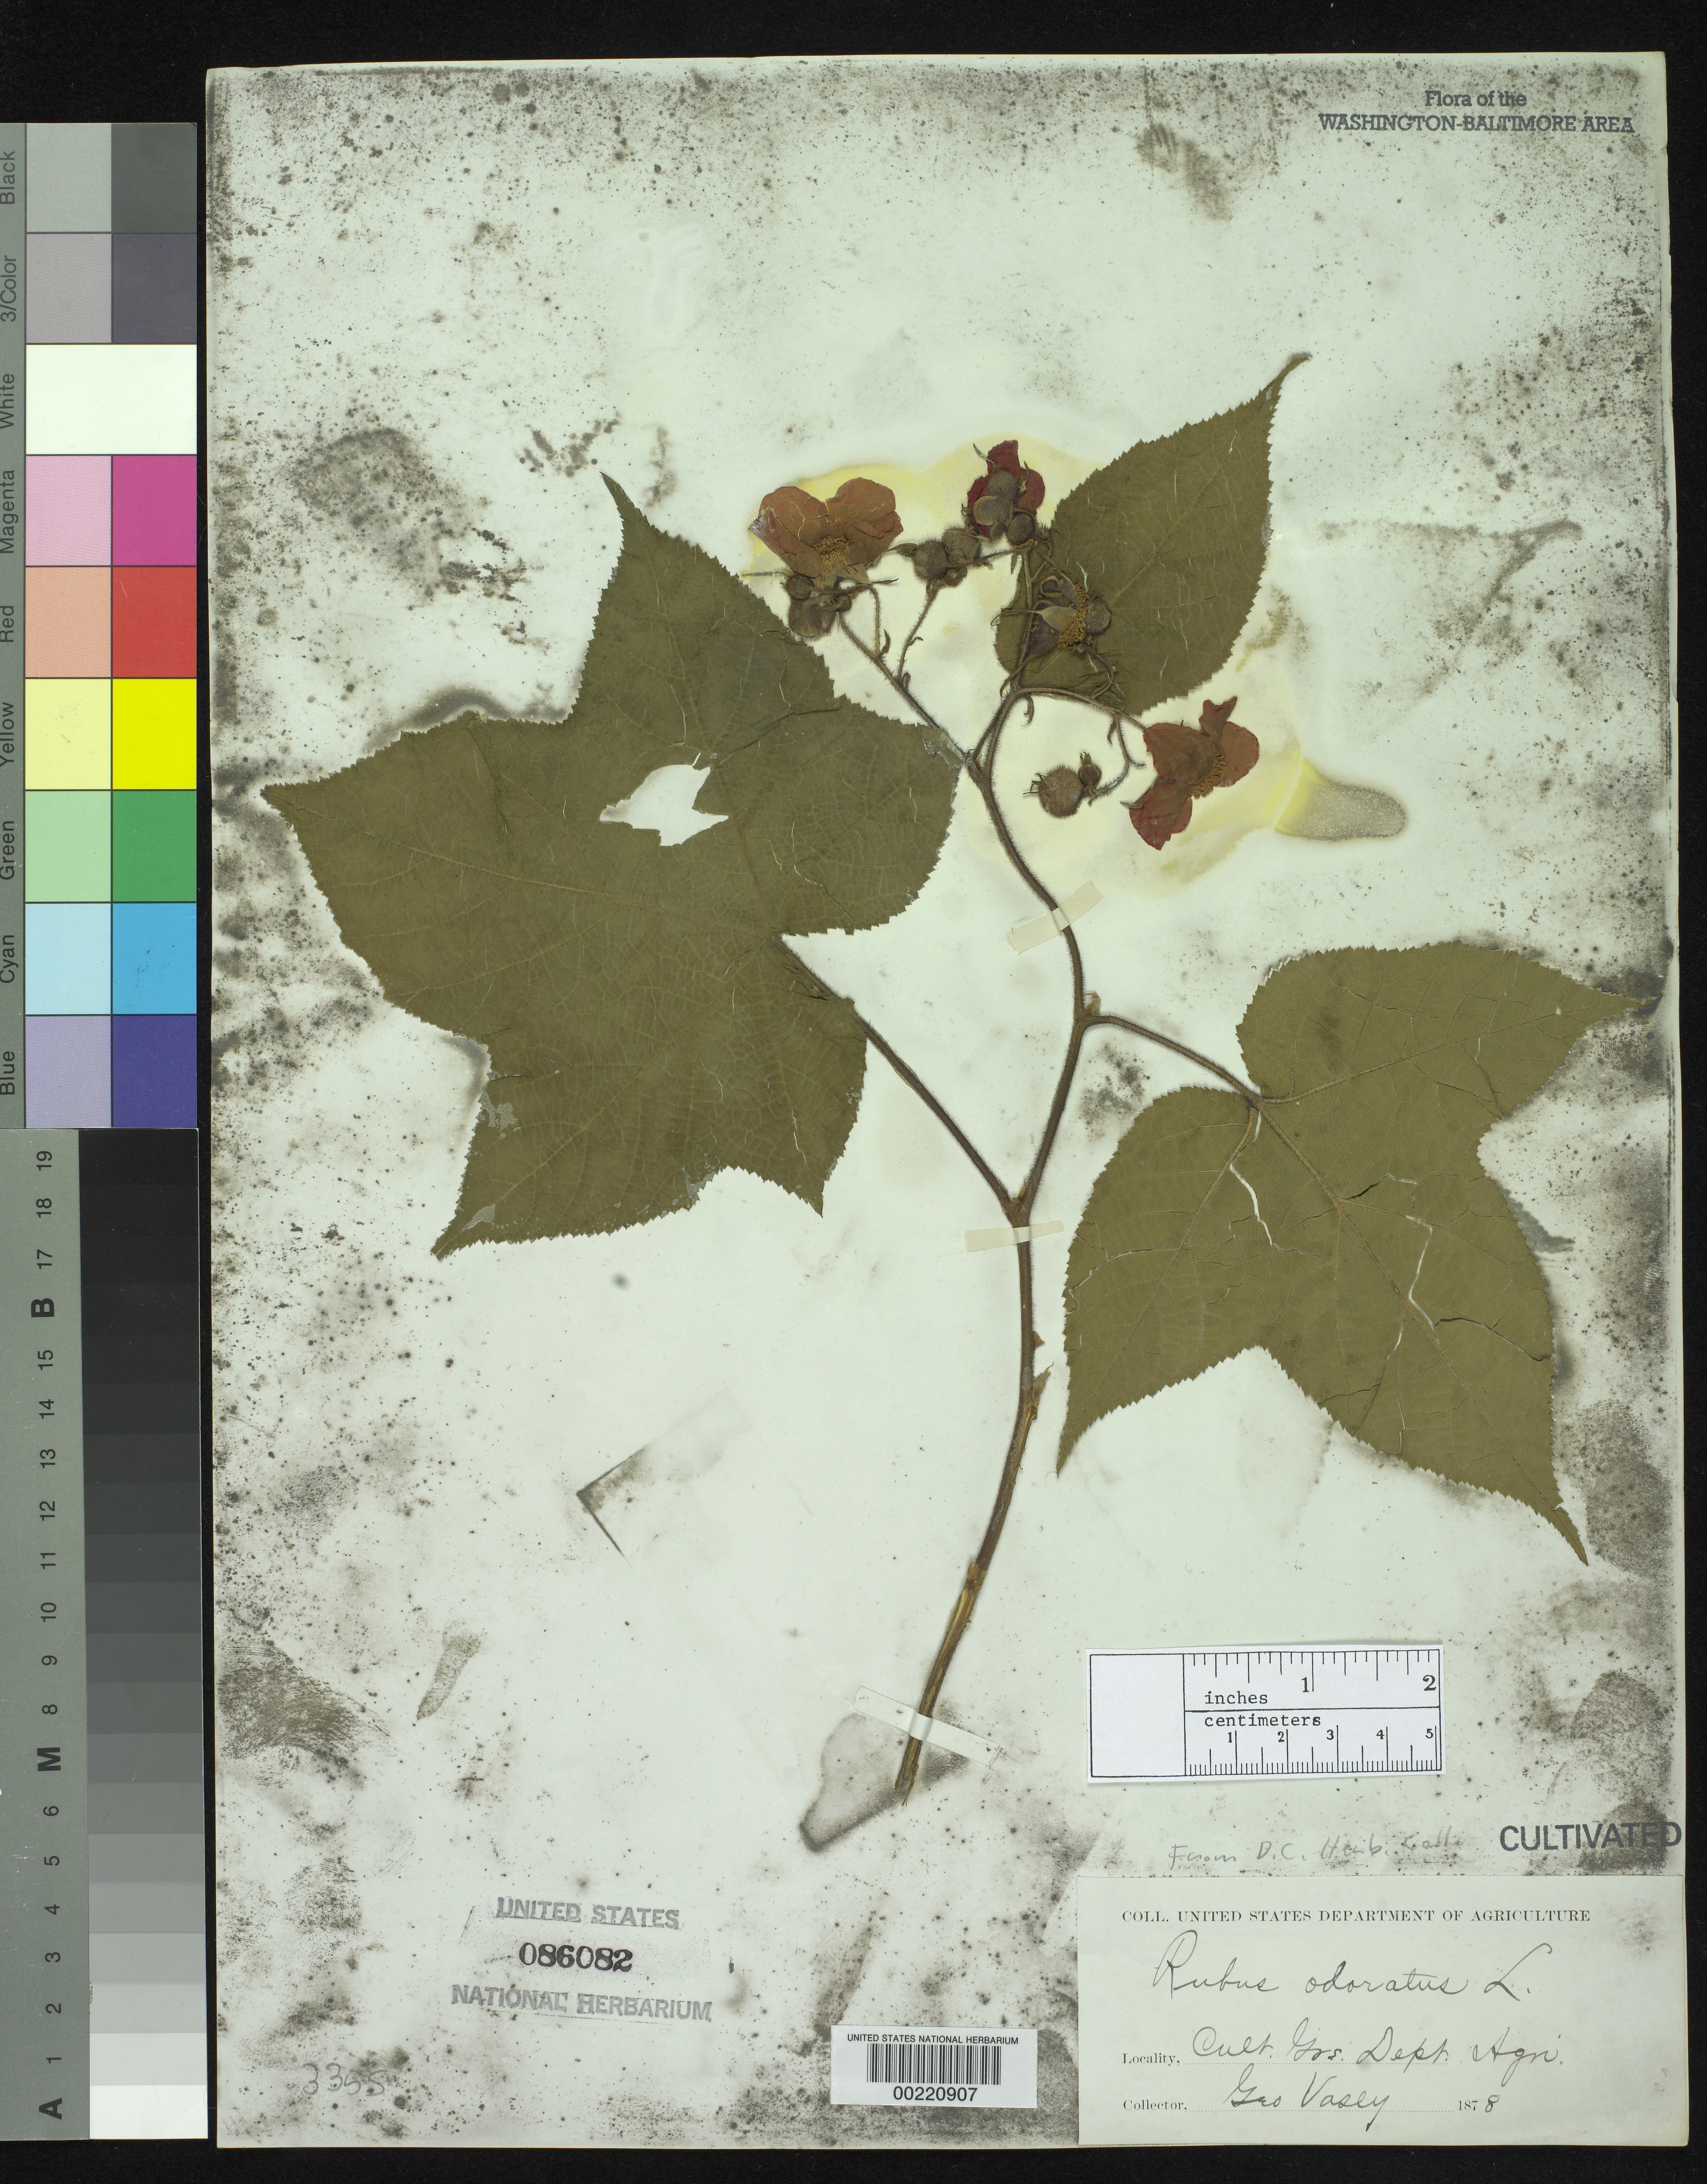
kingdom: Plantae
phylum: Tracheophyta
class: Magnoliopsida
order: Rosales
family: Rosaceae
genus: Rubus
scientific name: Rubus odoratus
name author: L.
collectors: G. R. Vasey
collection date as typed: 1878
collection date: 1878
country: United States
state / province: District of Columbia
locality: Agricultural grounds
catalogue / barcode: US 86082